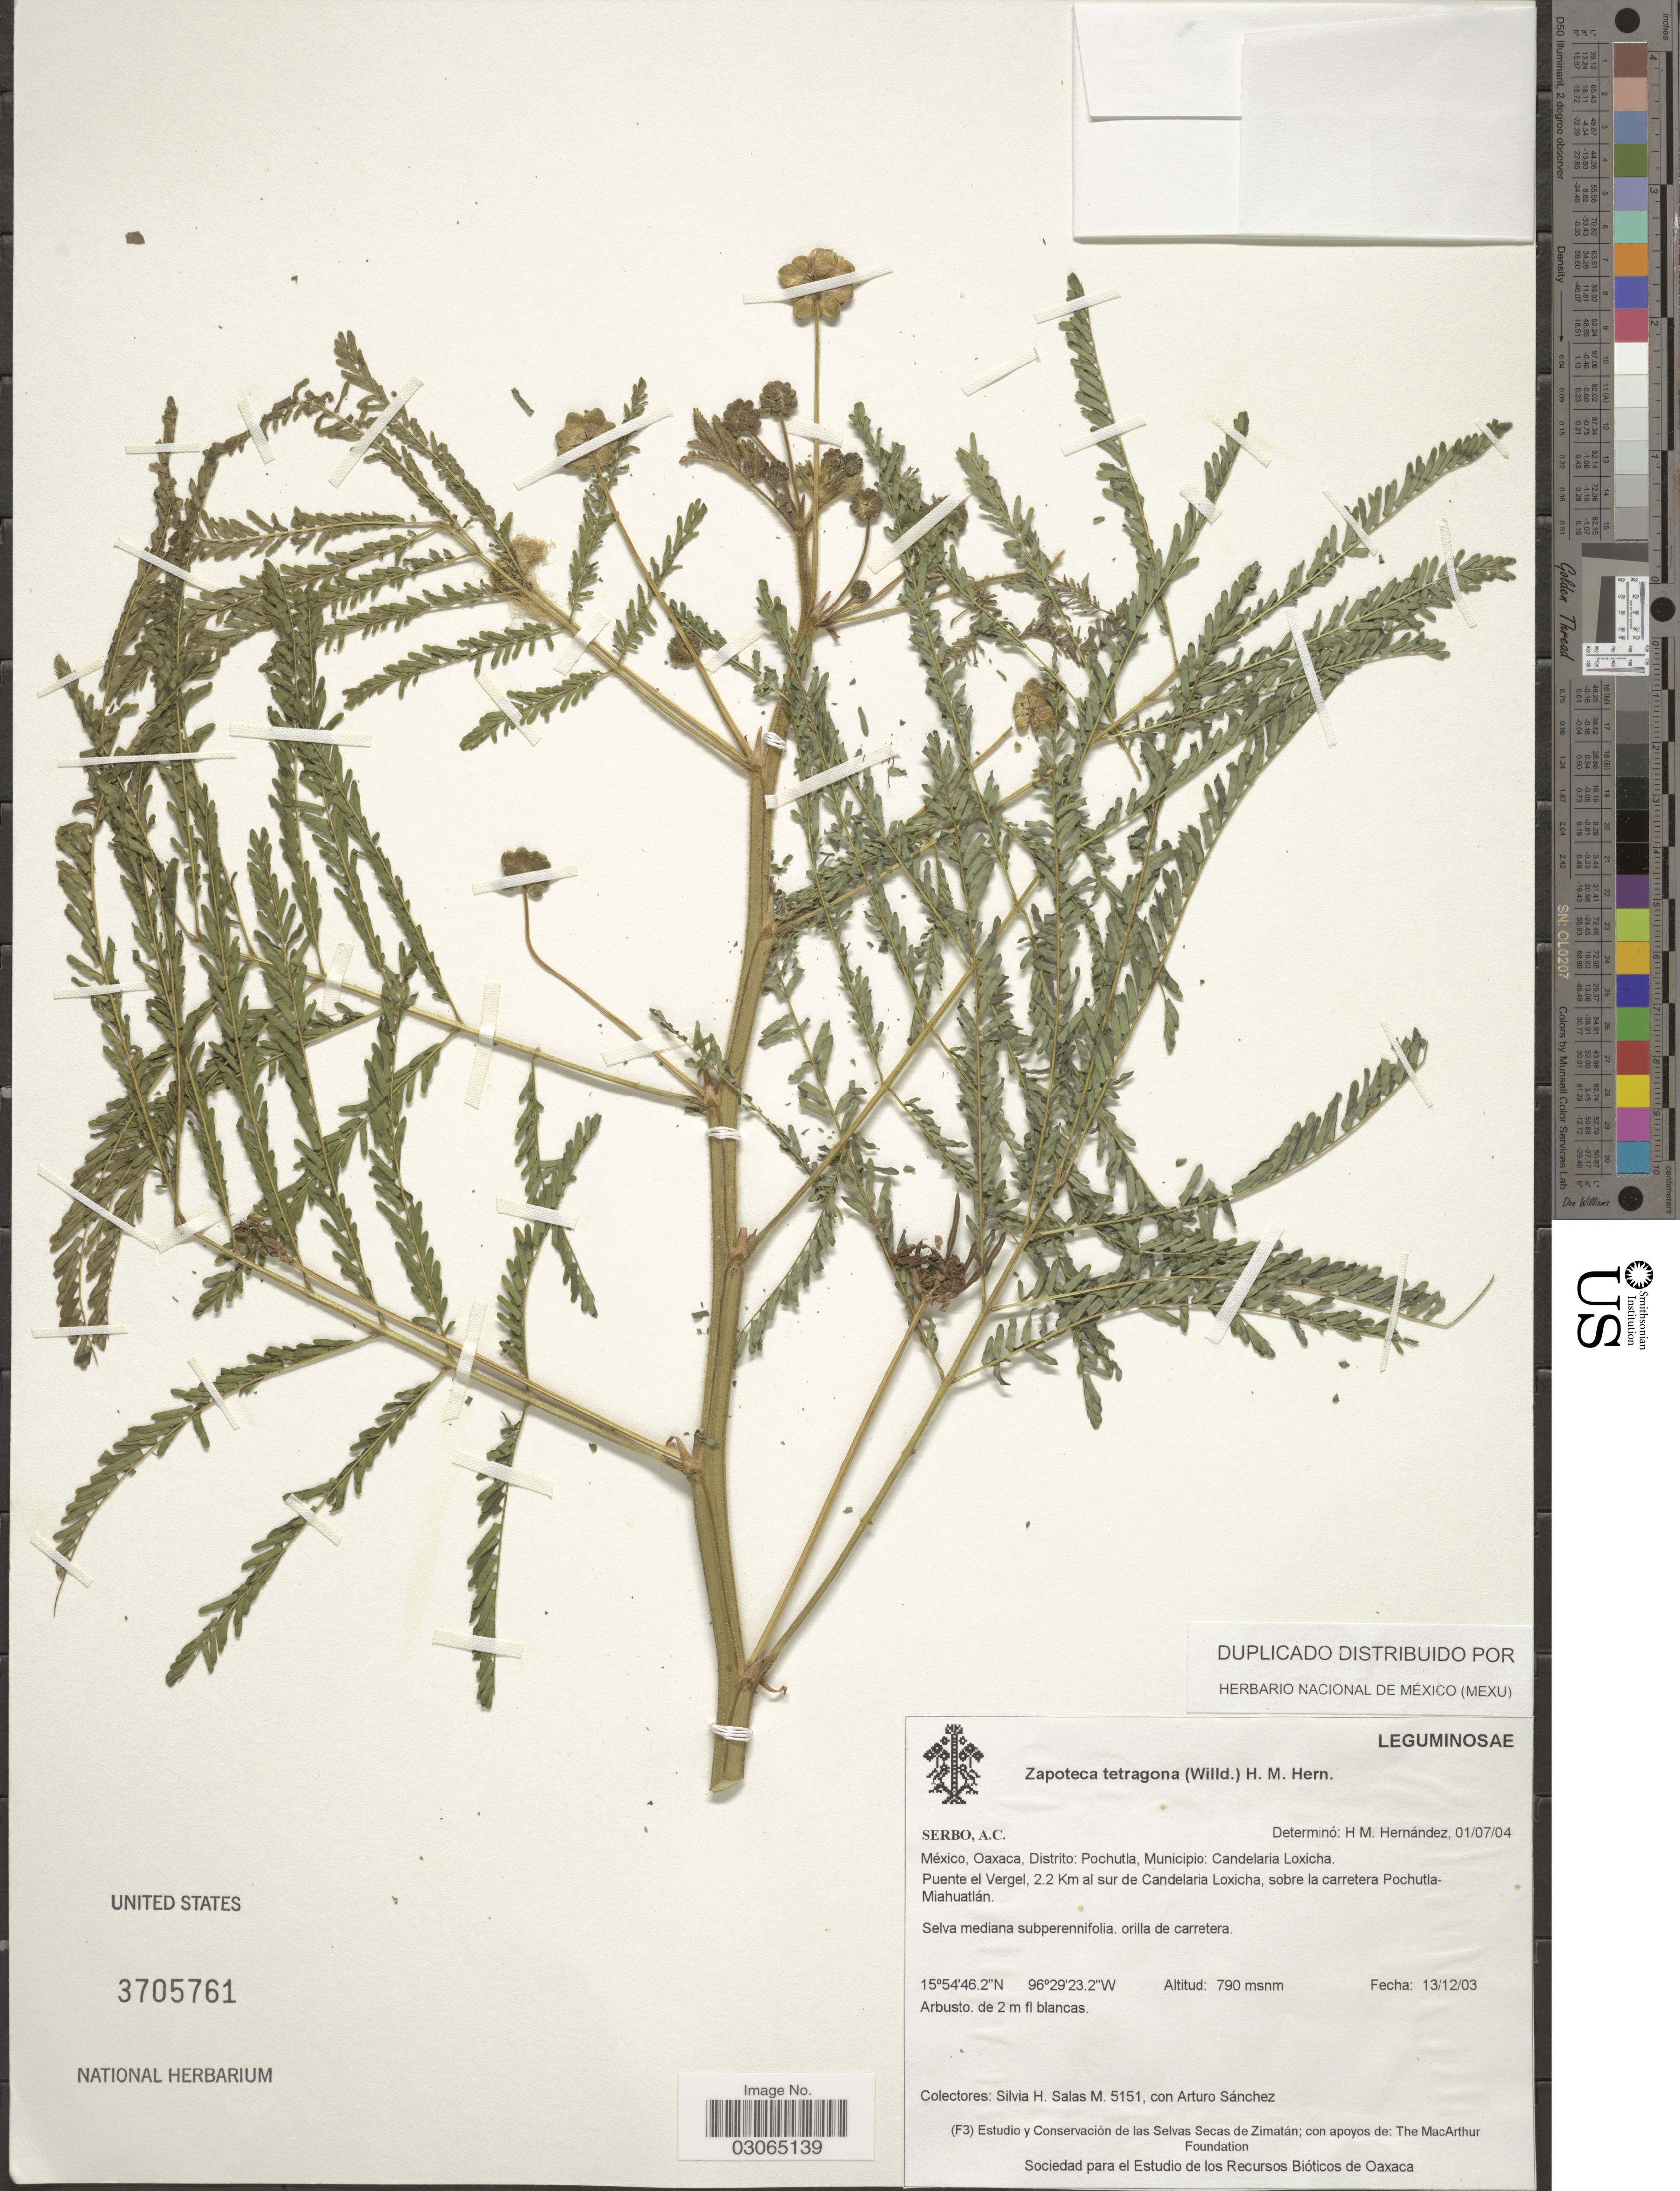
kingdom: Plantae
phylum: Tracheophyta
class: Magnoliopsida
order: Fabales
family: Fabaceae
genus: Zapoteca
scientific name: Zapoteca tetragona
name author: (Willd.) H.M. Hern.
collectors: S. Salas M. & A. Sanchez Martinez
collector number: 5151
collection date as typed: Transcribed d/m/y: 13/12/3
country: Mexico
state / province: Oaxaca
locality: Distrito: Pochutla, Municipio: Candelaria Loxicha. Puente el Vergel, 2.2 Km al sur de Candelaria Loxicha, sobre la carretera Pochutla-Mihuatlán.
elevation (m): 790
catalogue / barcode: US 3705761